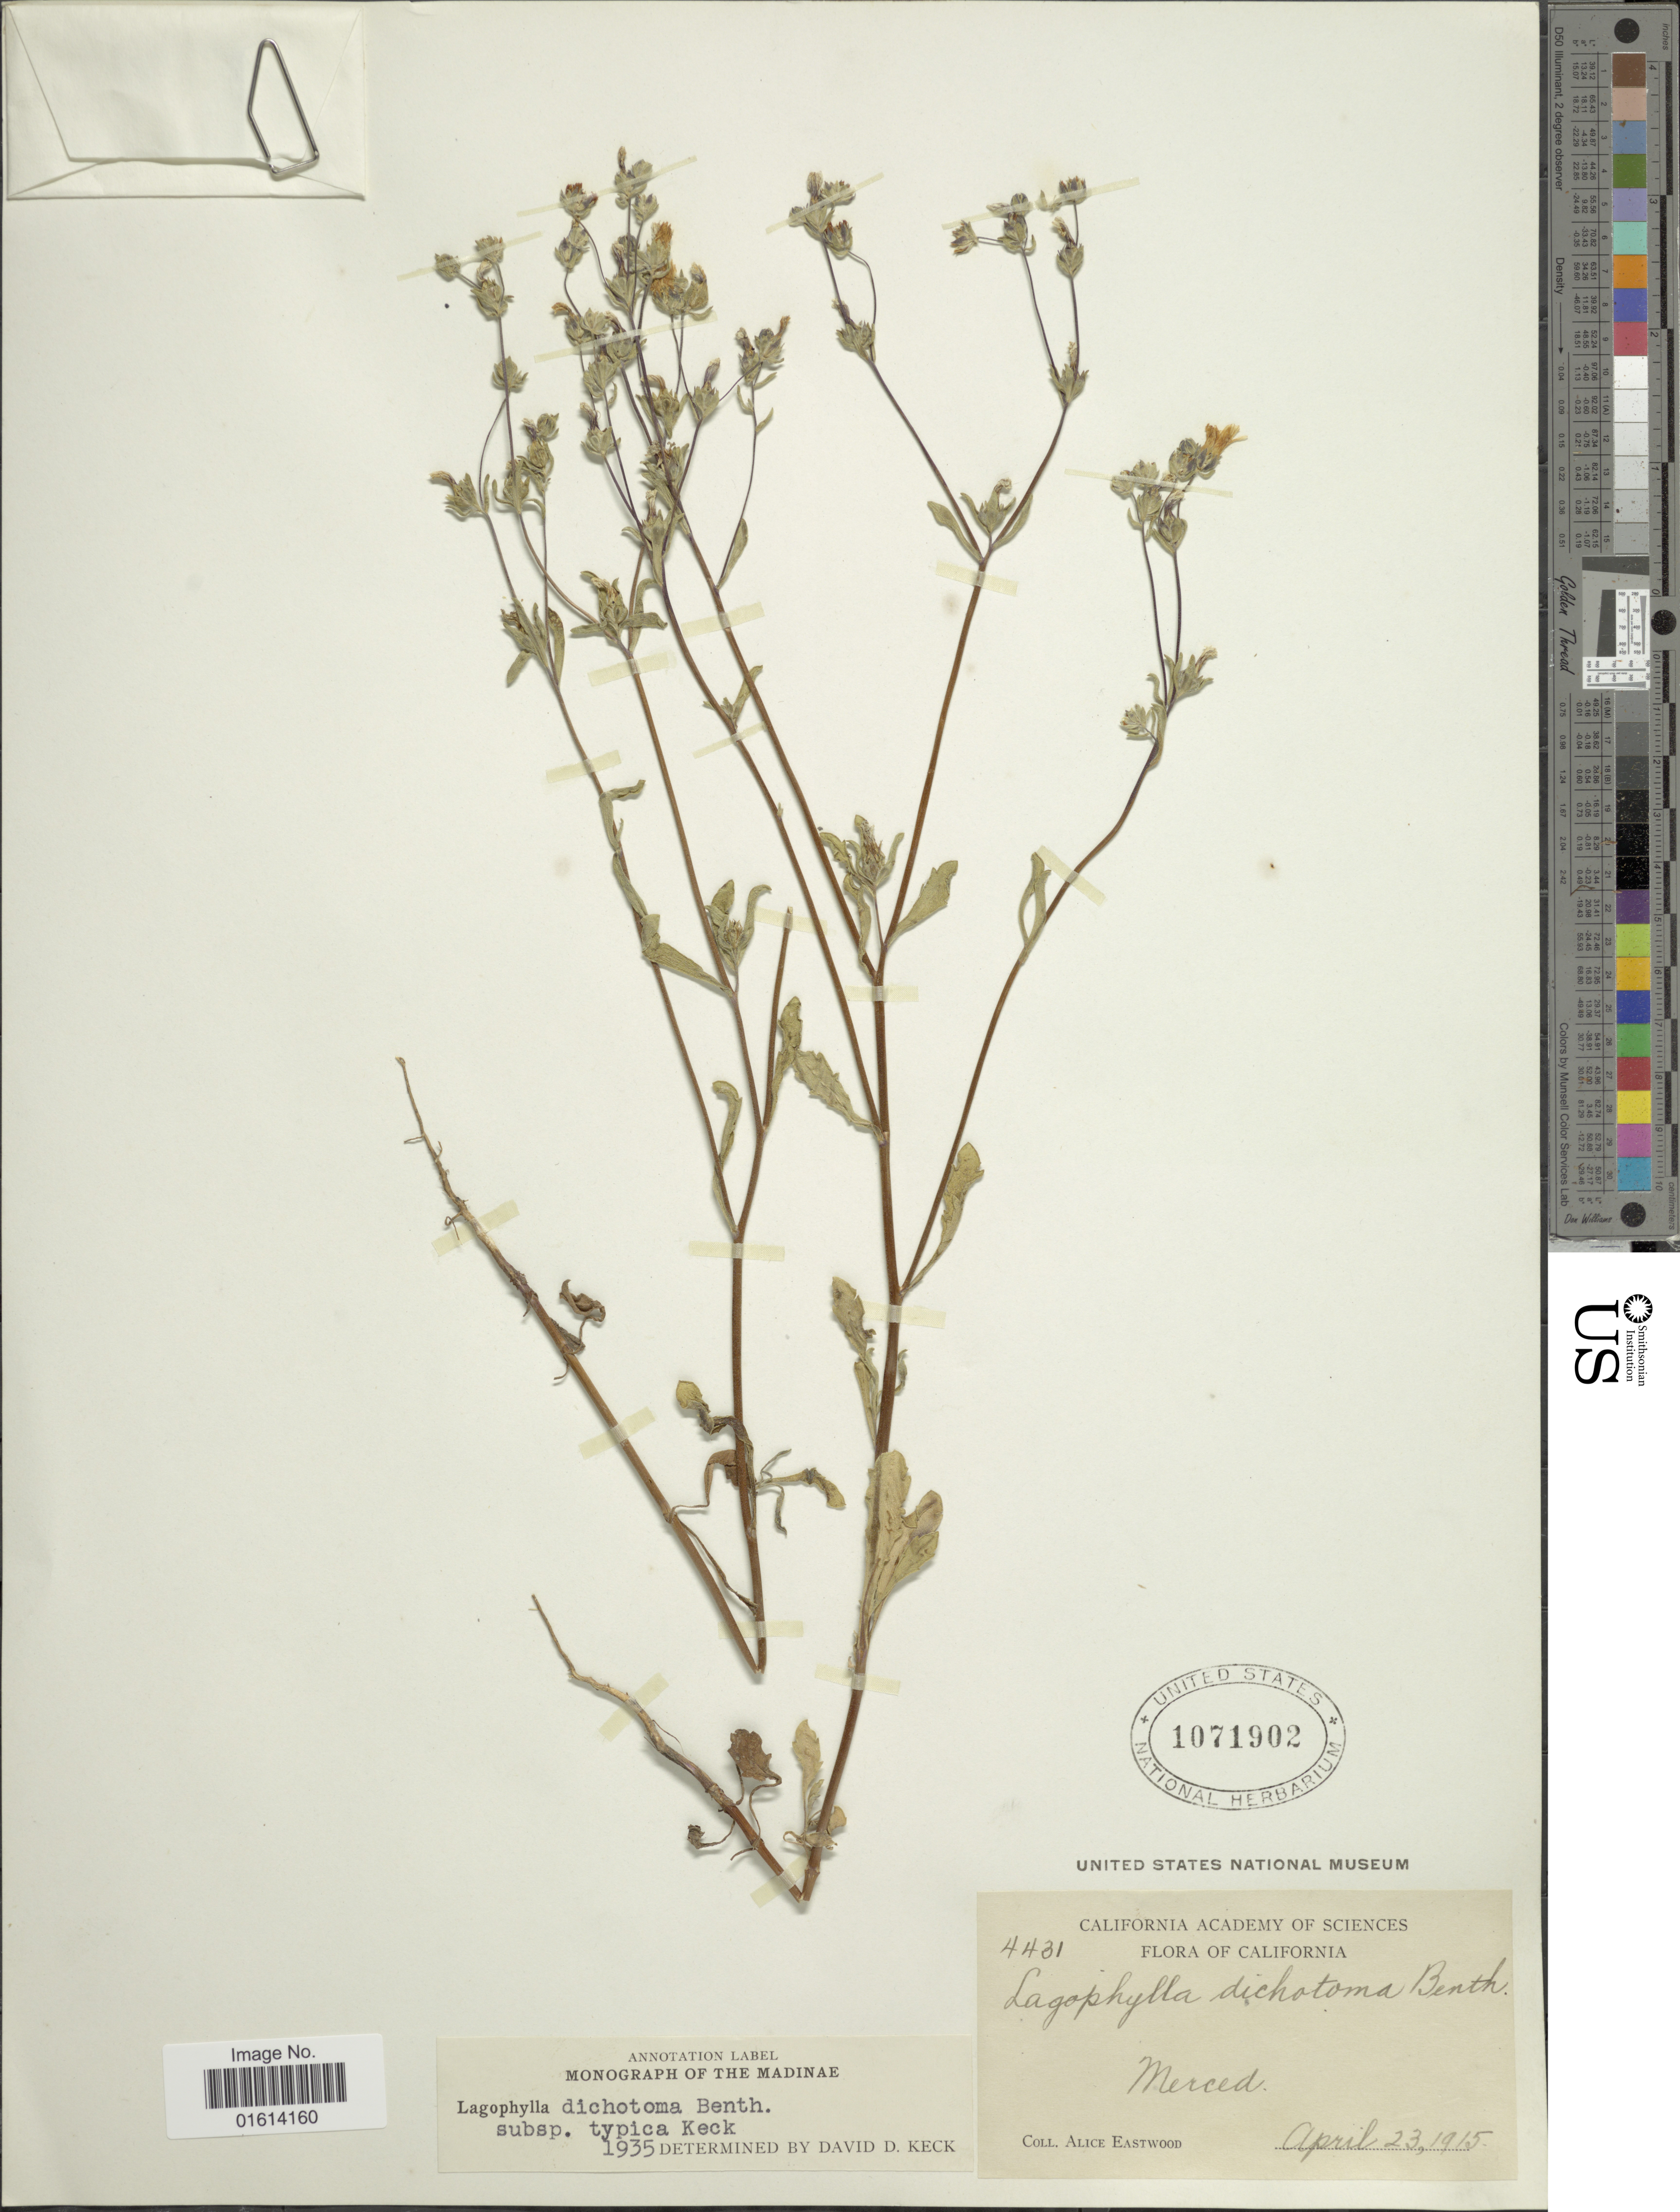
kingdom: Plantae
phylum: Tracheophyta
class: Magnoliopsida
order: Asterales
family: Asteraceae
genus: Lagophylla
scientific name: Lagophylla dichotoma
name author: Benth.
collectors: A. Eastwood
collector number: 4431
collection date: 1915-04-23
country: United States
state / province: California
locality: Merced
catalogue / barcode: US 1071902